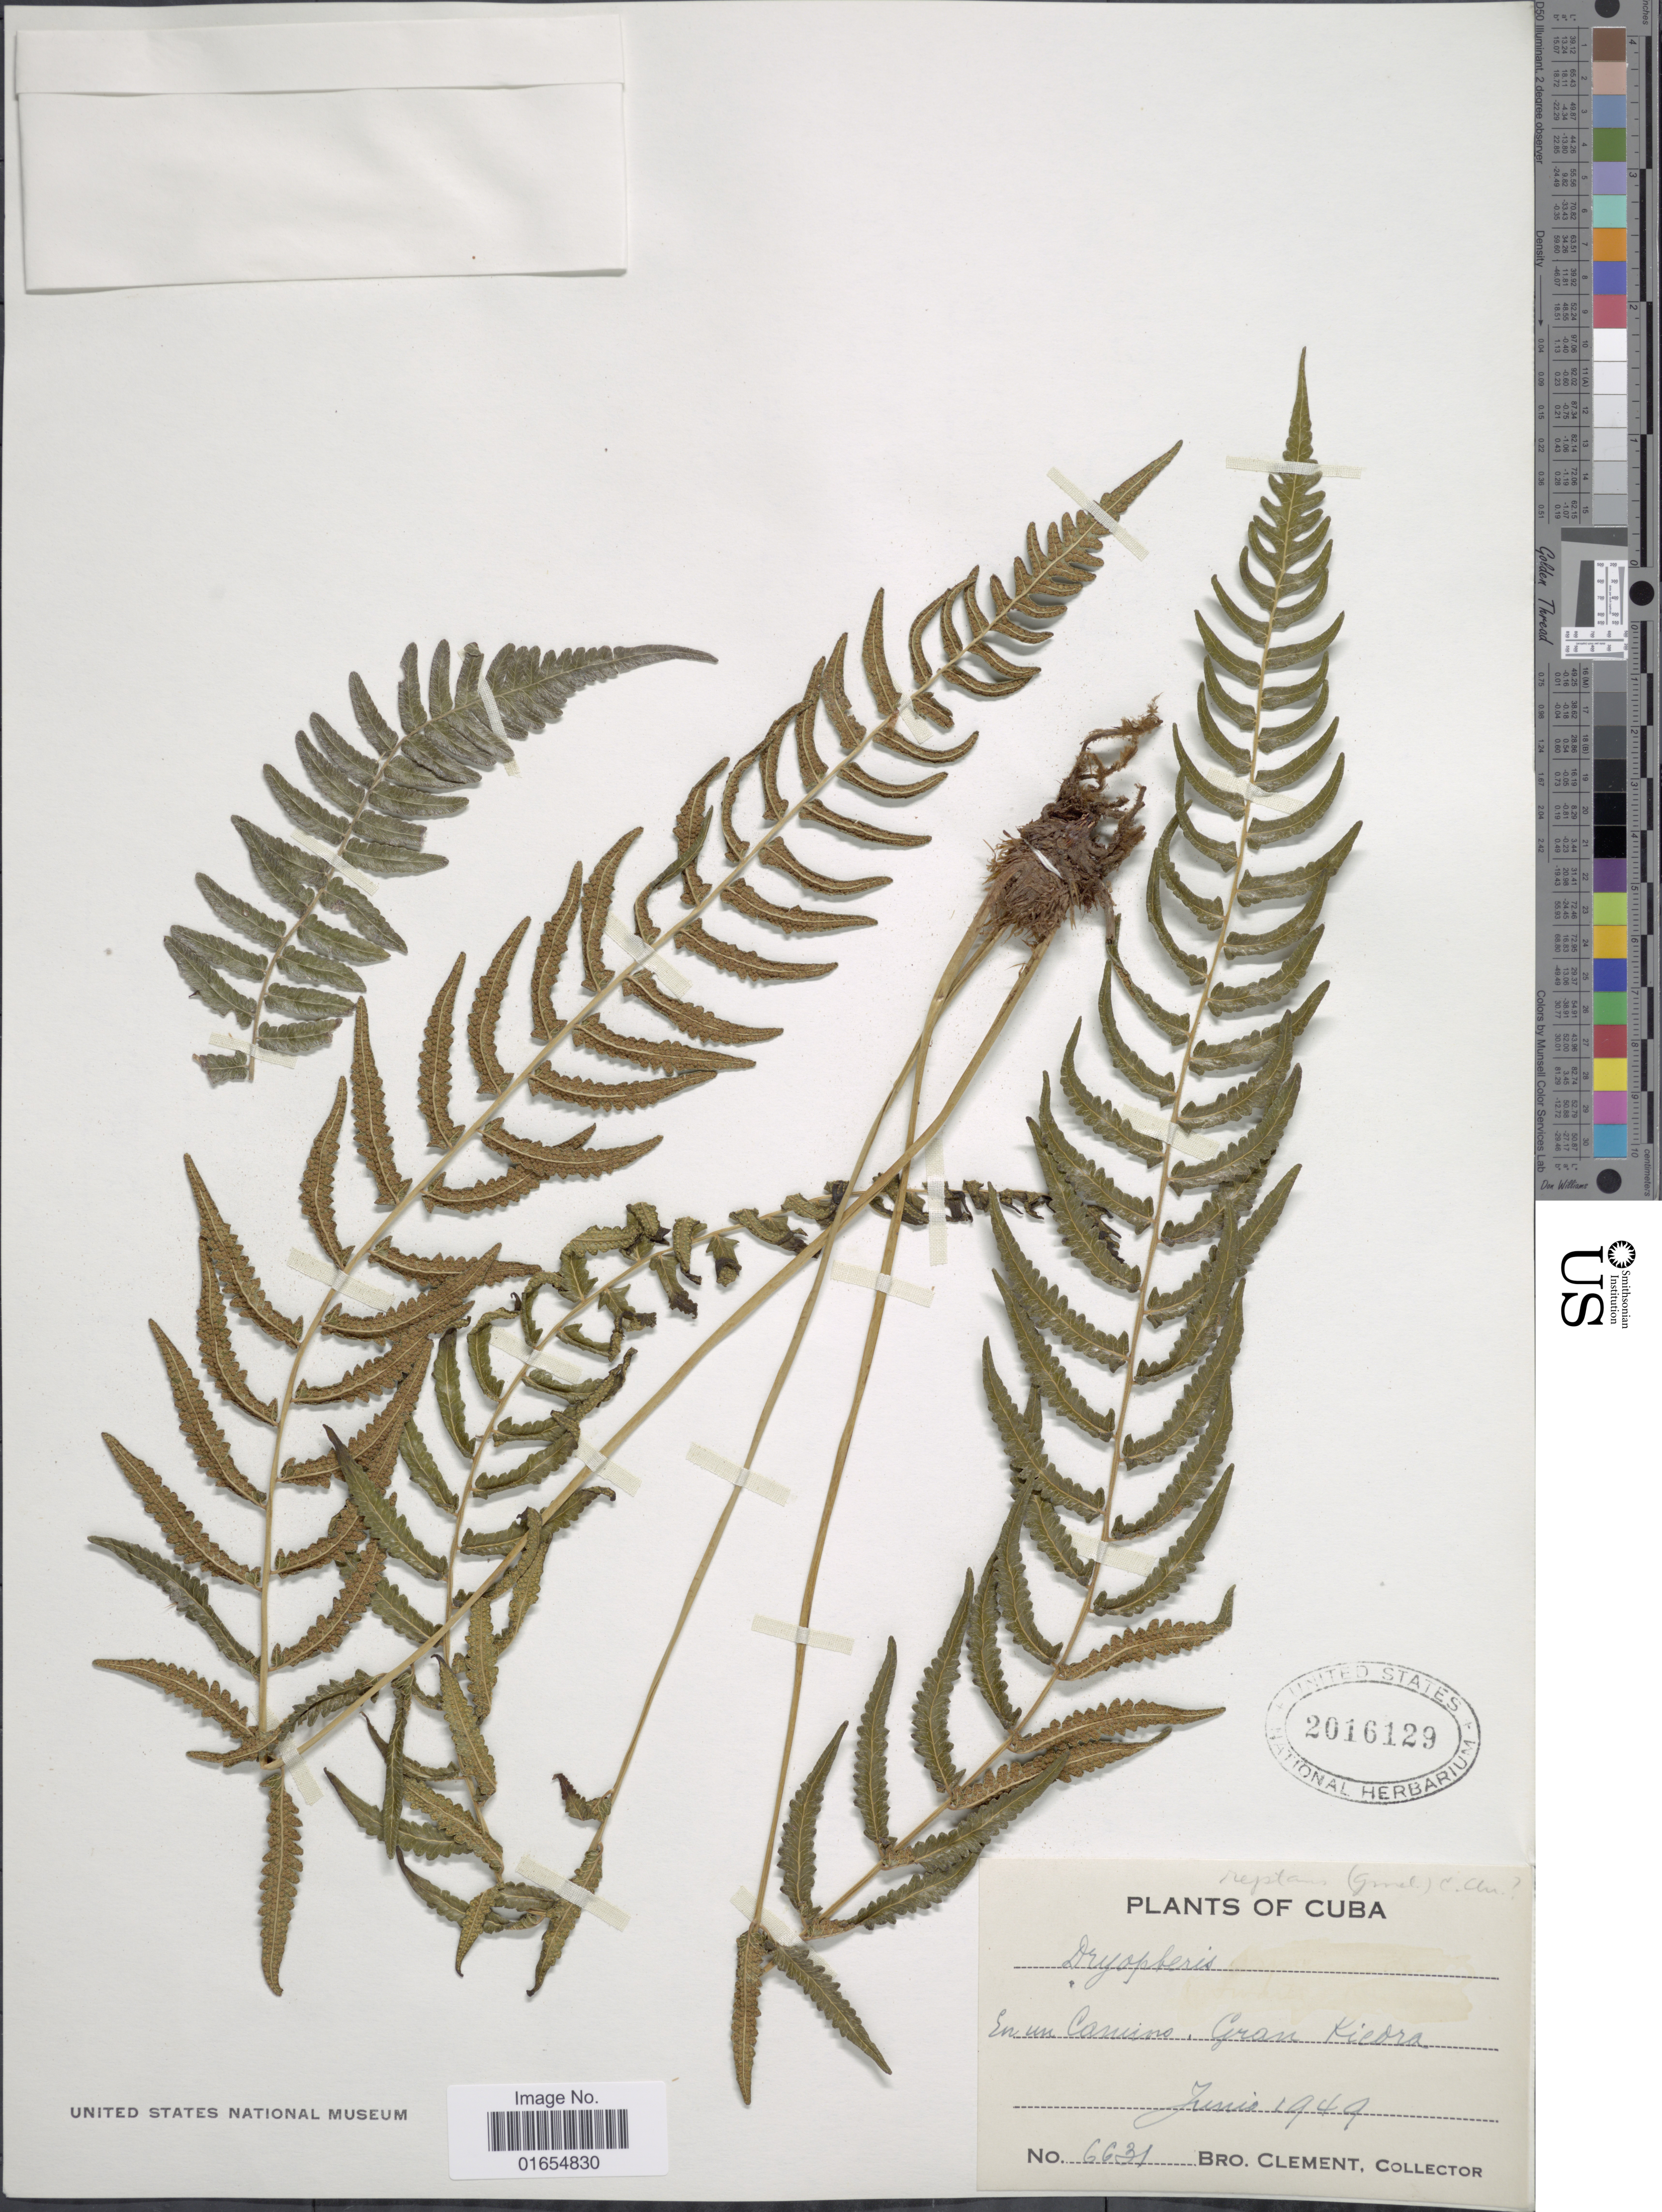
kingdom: Plantae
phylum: Tracheophyta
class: Polypodiopsida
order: Polypodiales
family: Thelypteridaceae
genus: Goniopteris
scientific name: Goniopteris reptans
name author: (J.F. Gmel.) C. Presl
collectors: B. Clement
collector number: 6631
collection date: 1949-06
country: Cuba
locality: En un Camino, Gran Piedra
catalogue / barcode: US 2016129